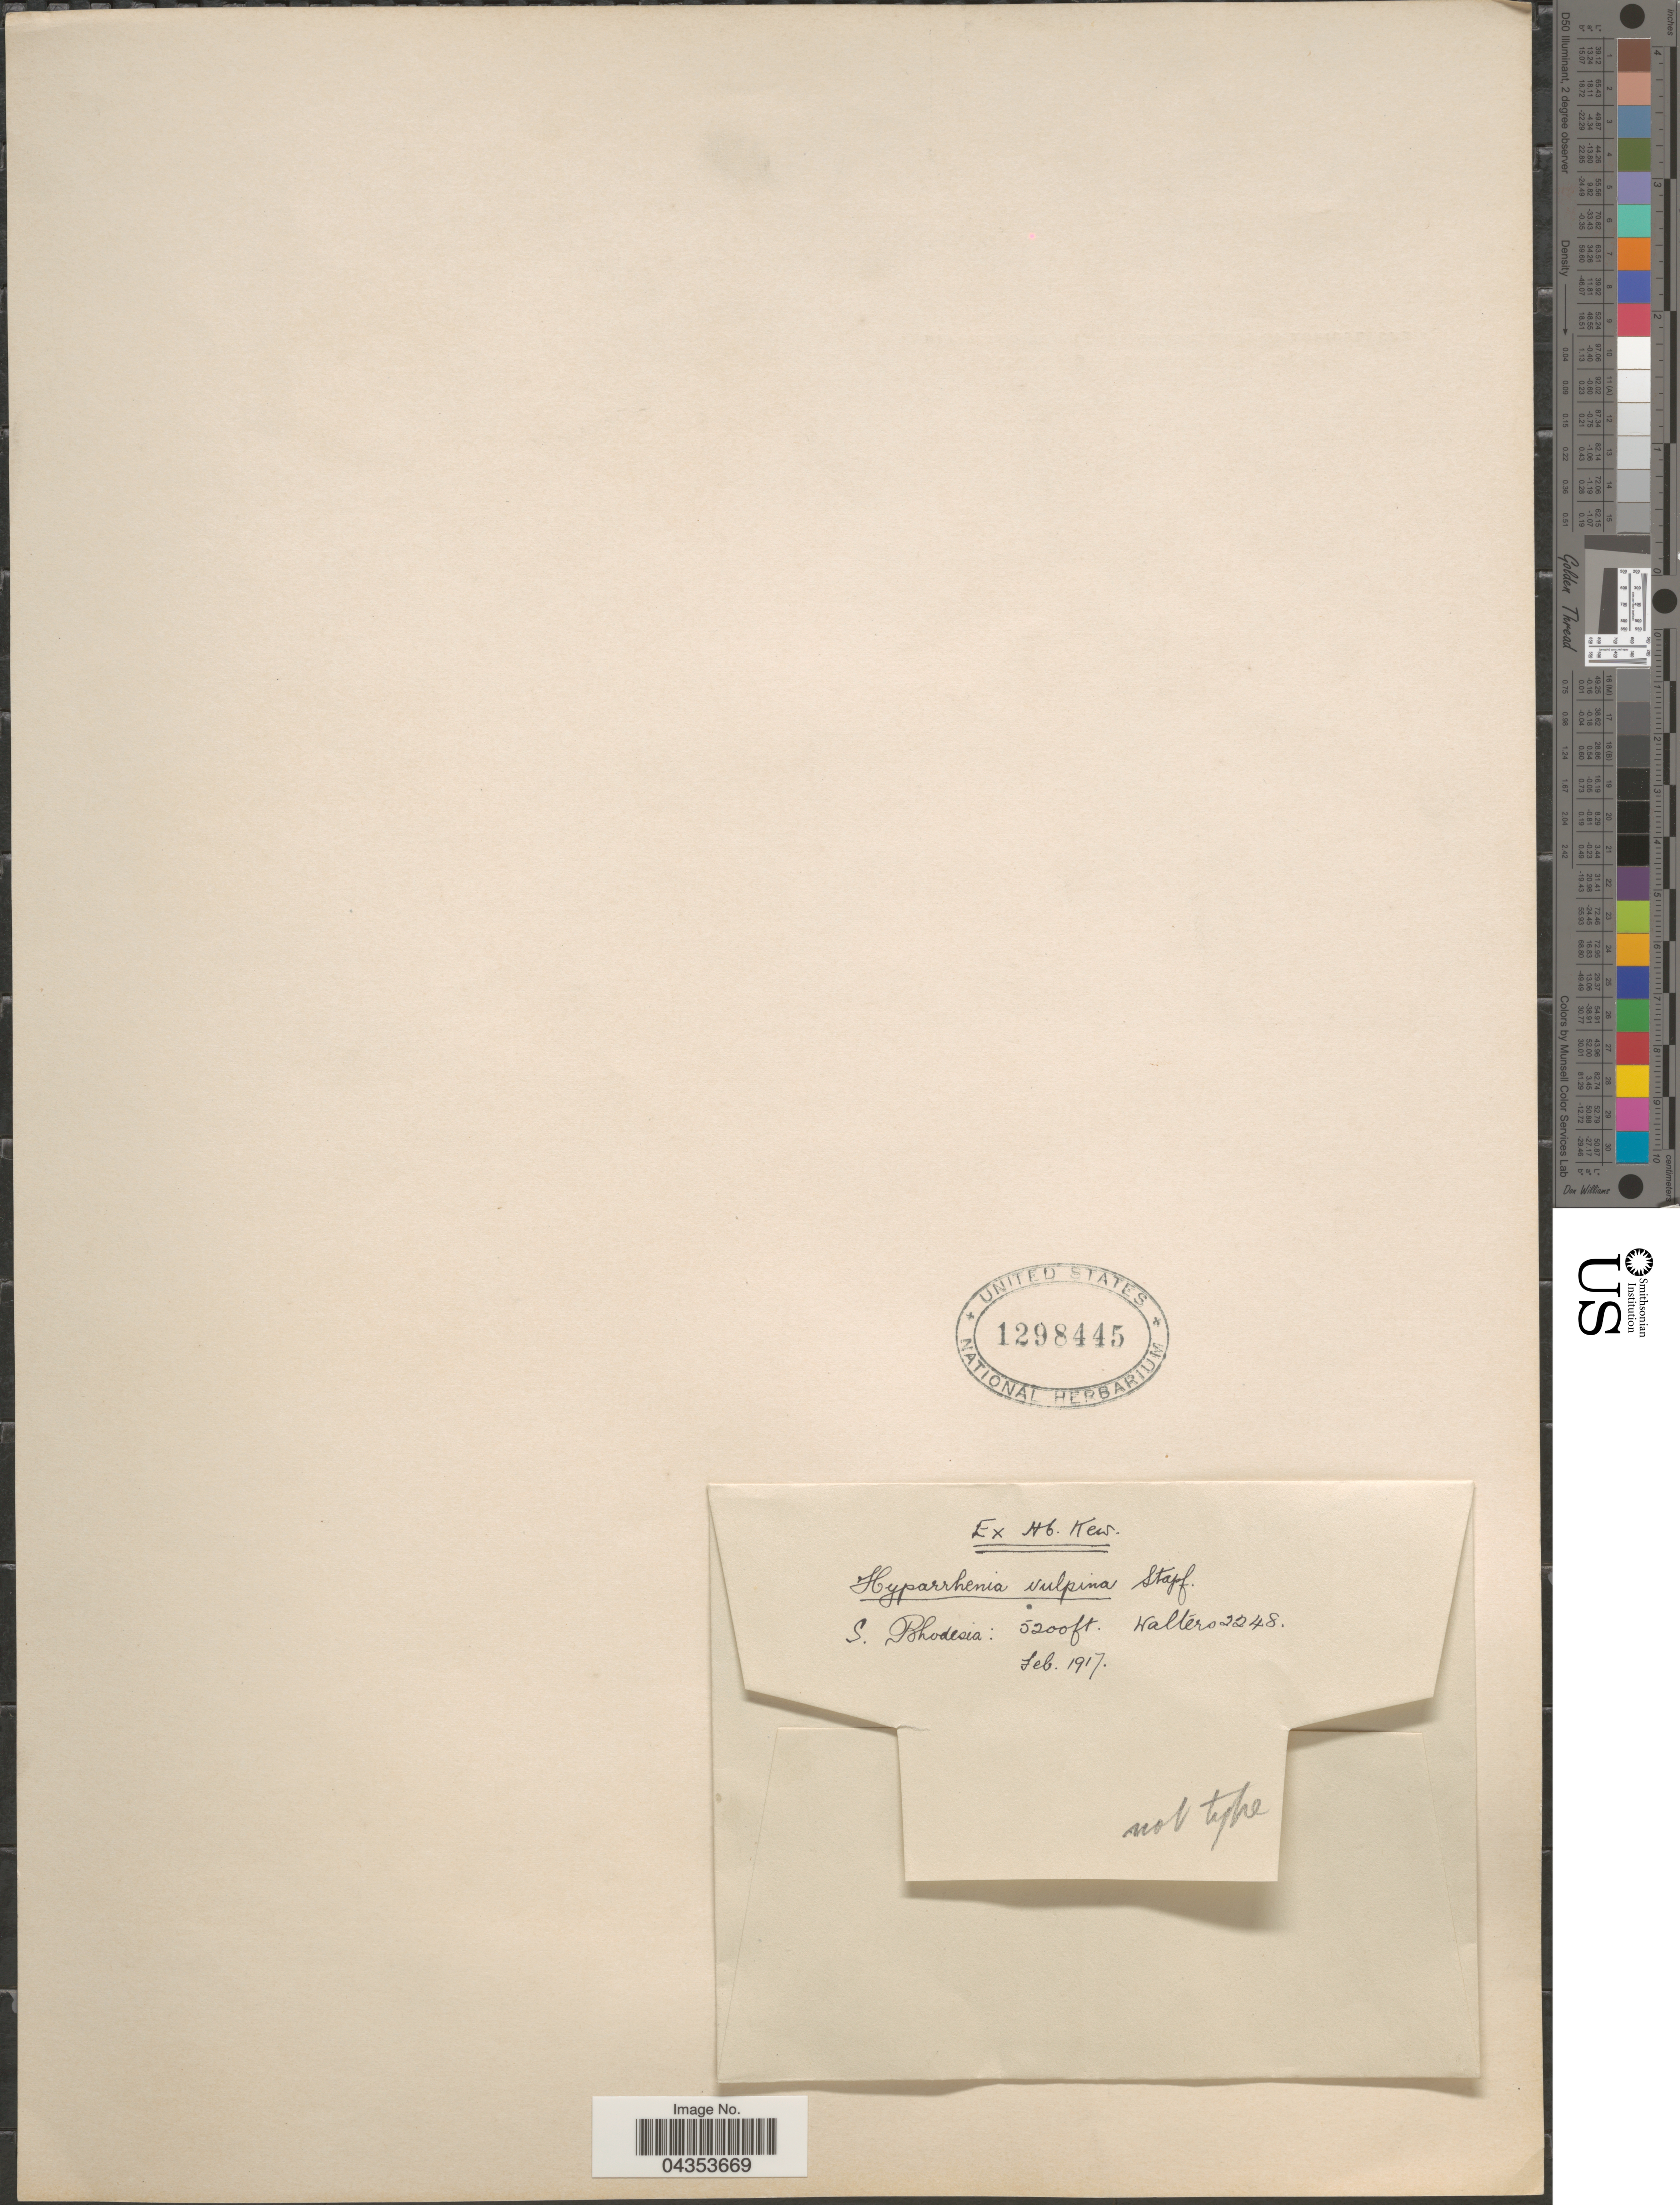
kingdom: Plantae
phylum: Tracheophyta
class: Liliopsida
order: Poales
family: Poaceae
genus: Hyparrhenia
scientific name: Hyparrhenia nyassae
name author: (Rendle) Stapf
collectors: -. Walters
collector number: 2248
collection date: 1917-02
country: Zimbabwe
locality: S. Rhodesia.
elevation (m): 1585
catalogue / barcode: US 1298445